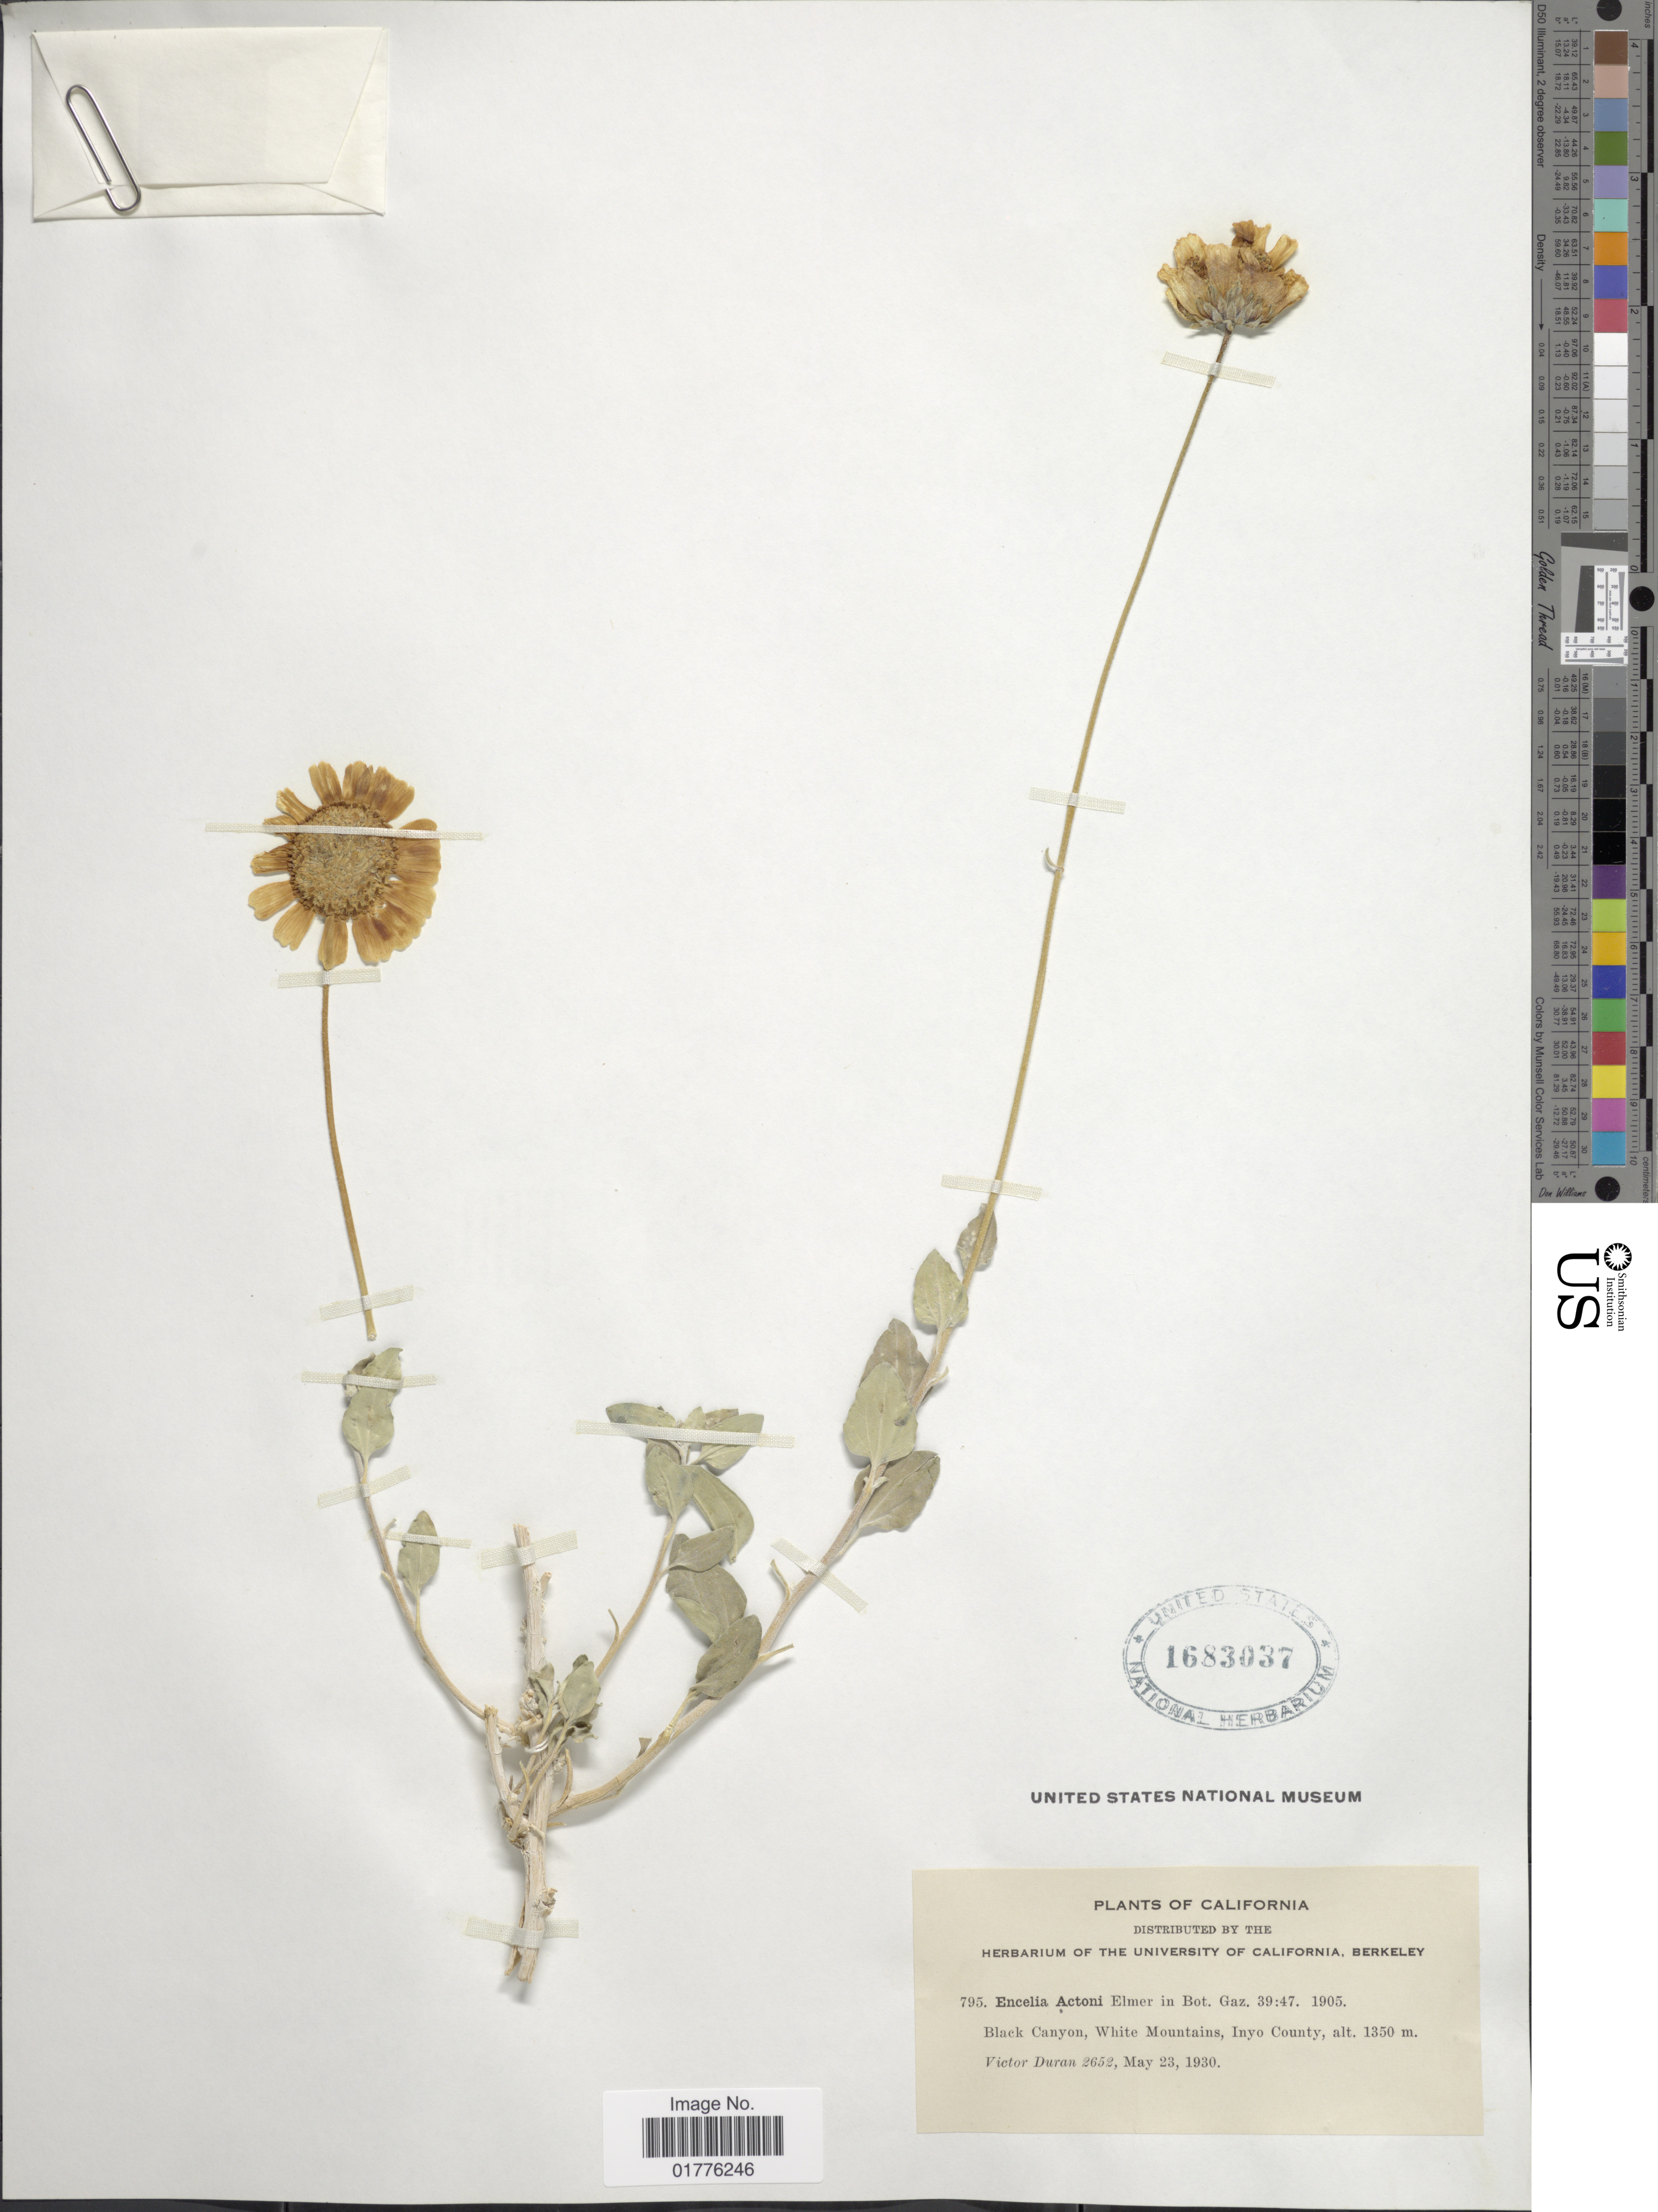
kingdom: Plantae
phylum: Tracheophyta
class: Magnoliopsida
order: Asterales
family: Asteraceae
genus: Encelia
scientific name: Encelia frutescens var. actonii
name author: (Elmer) S.F. Blake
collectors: V. Duran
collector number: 2652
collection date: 1930-05-23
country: United States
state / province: California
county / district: Inyo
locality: Black Canyon, White Mountains, Inyo County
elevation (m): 1350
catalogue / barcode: US 1683037